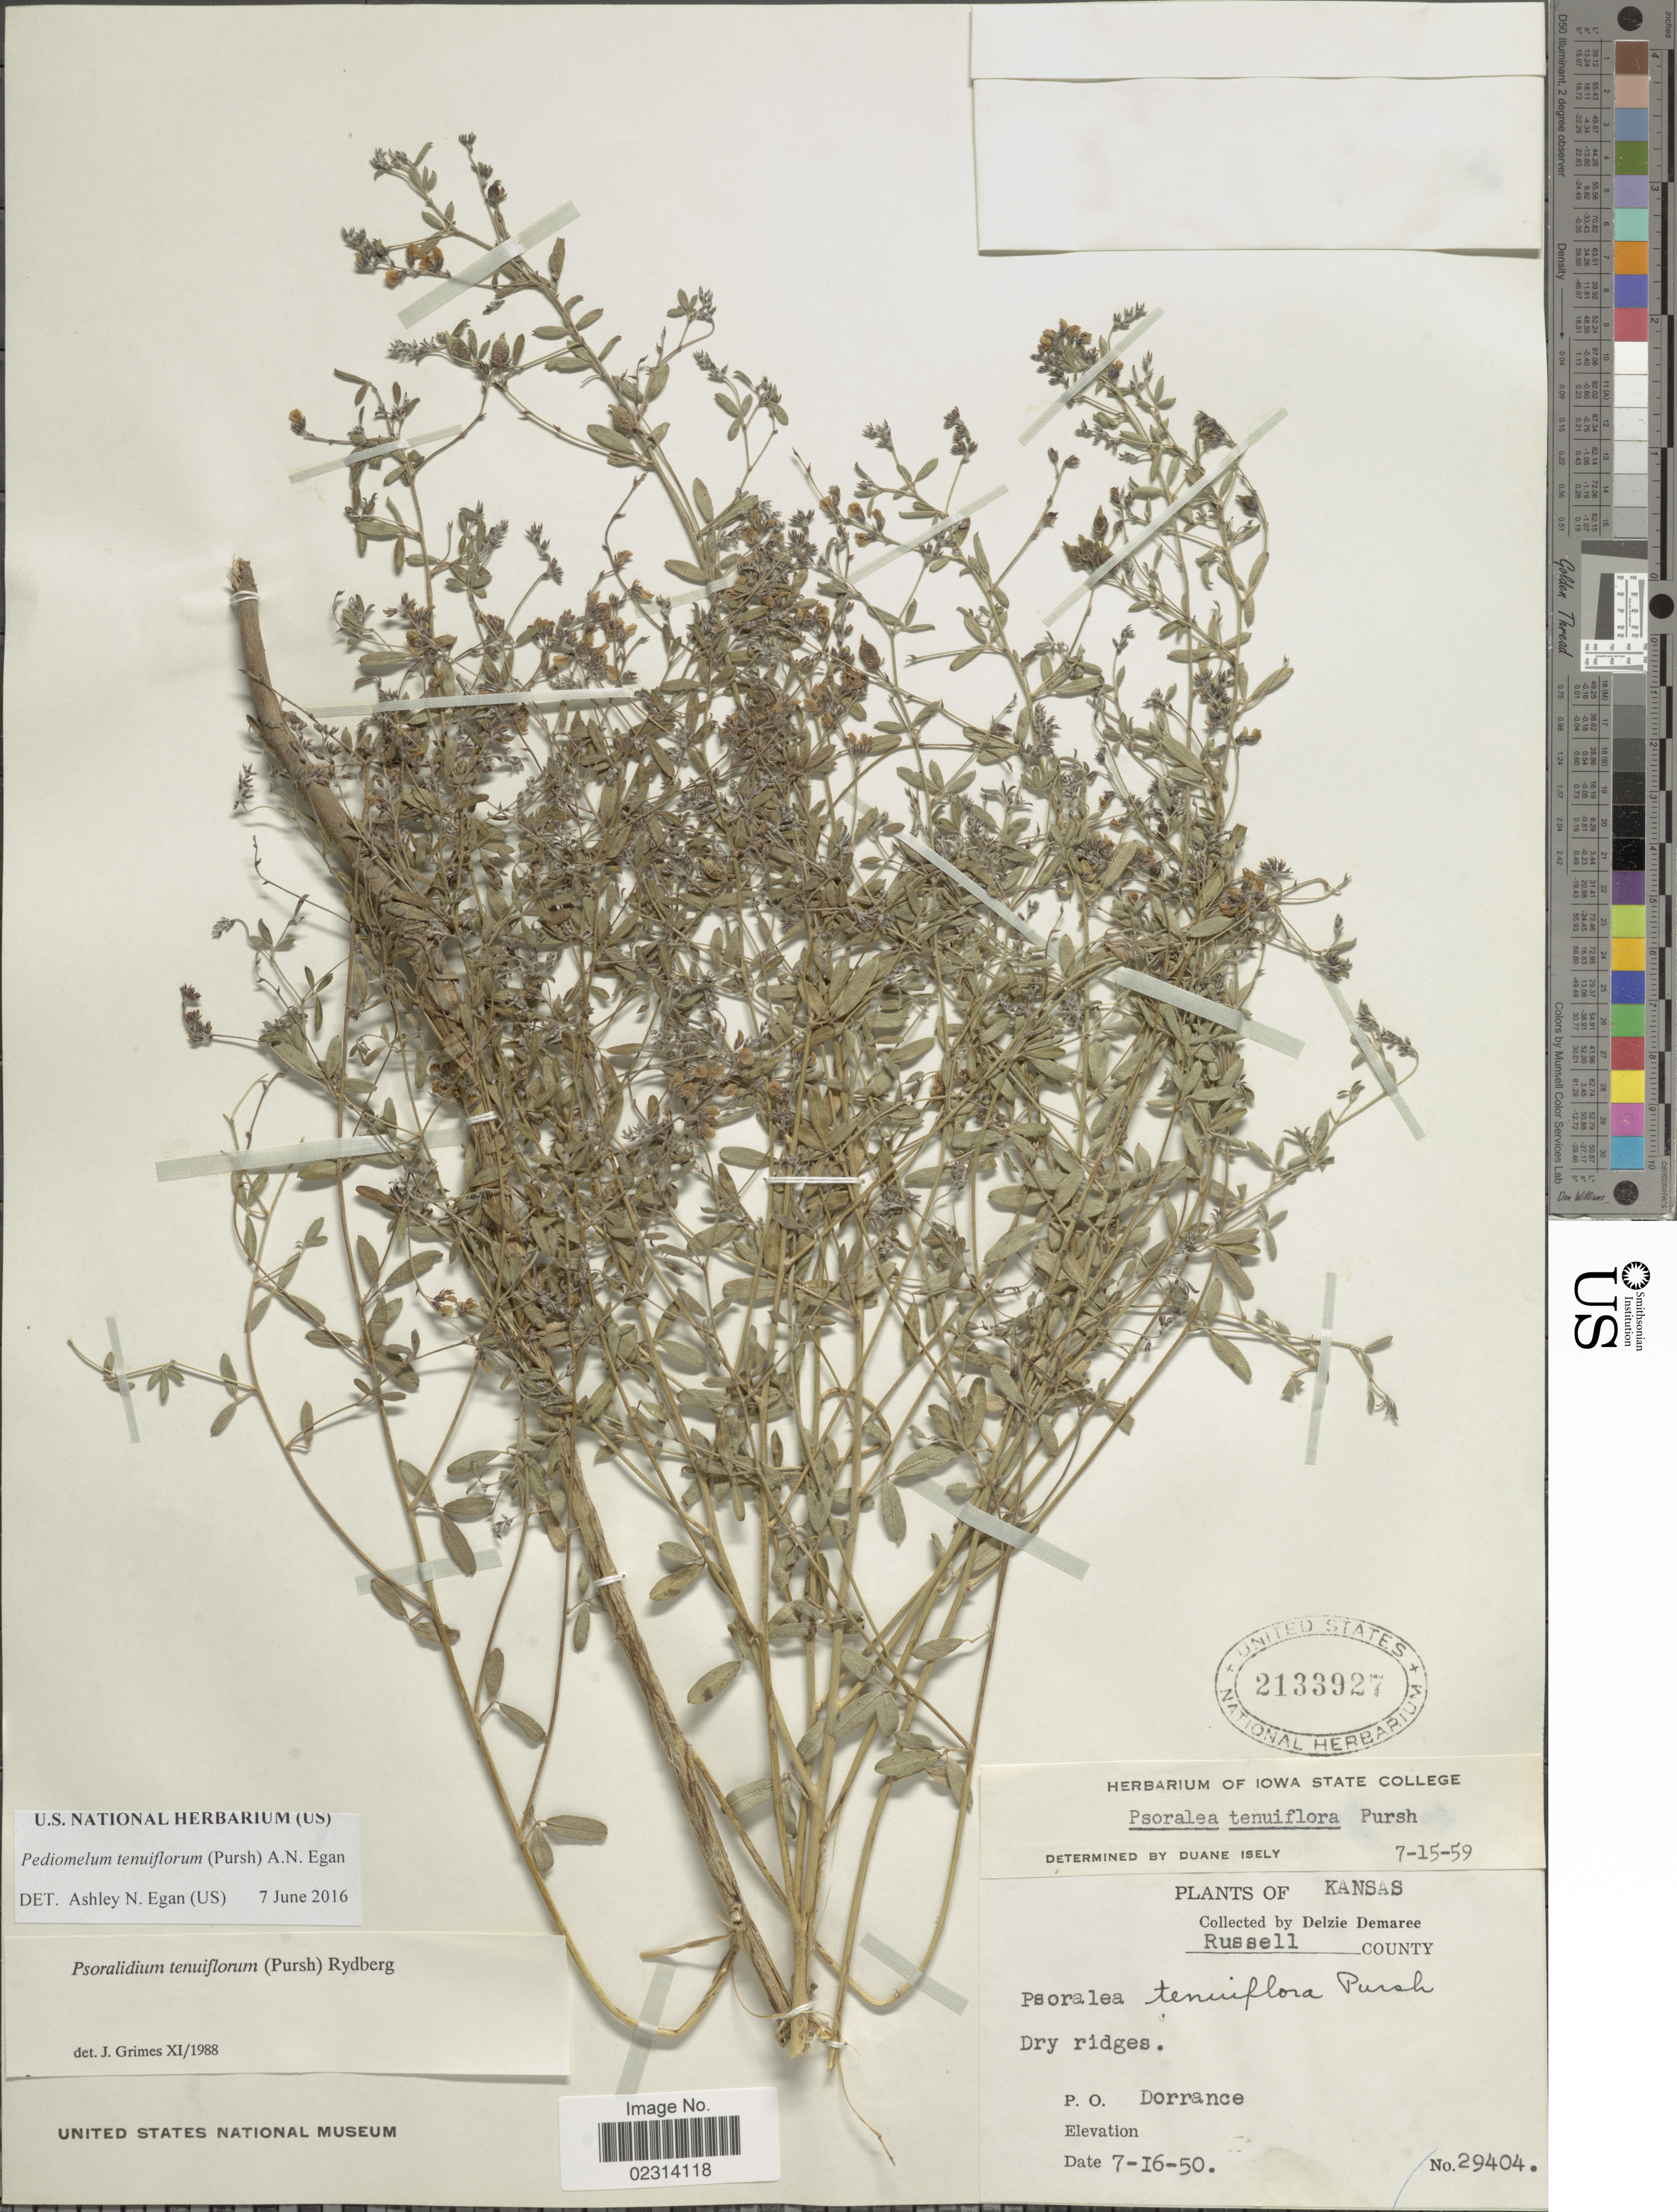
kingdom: Plantae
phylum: Tracheophyta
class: Magnoliopsida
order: Fabales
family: Fabaceae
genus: Psoralidium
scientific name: Psoralidium tenuiflorum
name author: (Pursh) Rydb.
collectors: D. Demaree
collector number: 29404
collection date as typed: Transcribed d/m/y: 16/7/50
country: United States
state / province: Kansas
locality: Russell County, P. O. Dorrance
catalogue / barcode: US 2133927